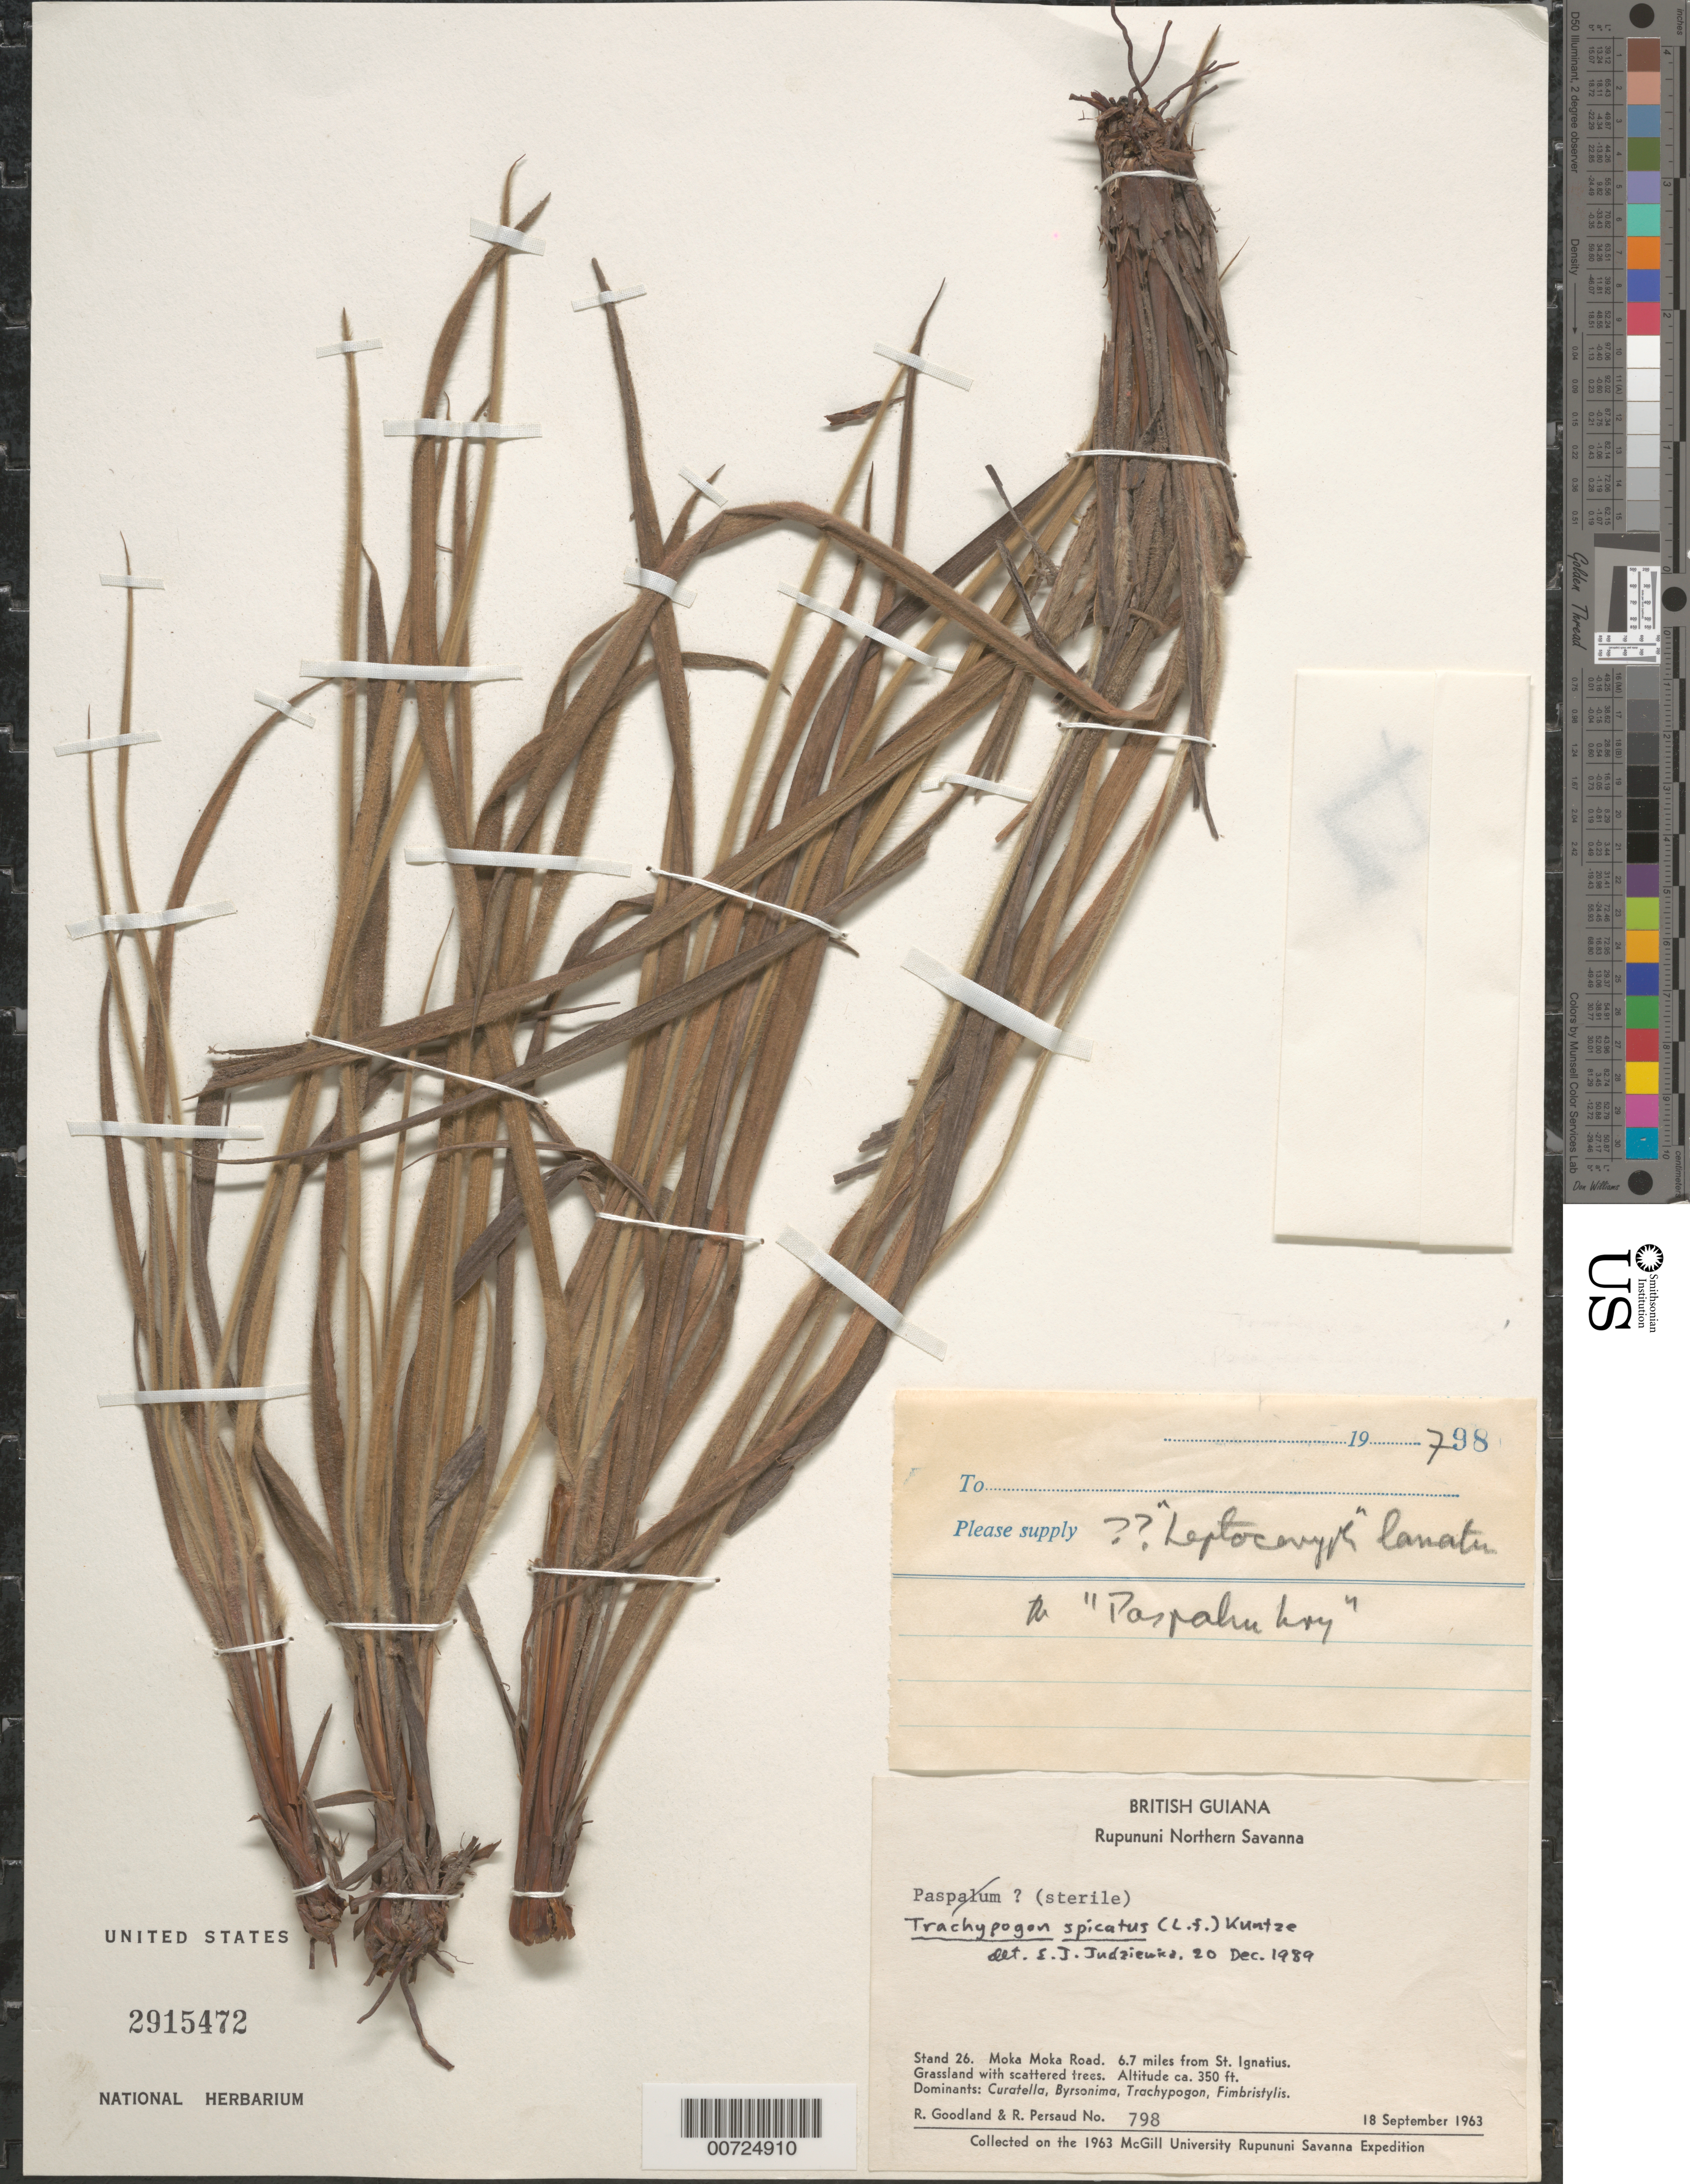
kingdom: Plantae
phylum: Tracheophyta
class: Liliopsida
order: Poales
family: Poaceae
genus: Trachypogon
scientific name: Trachypogon spicatus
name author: (L. f.) Kuntze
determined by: Judziewicz, E. J.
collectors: R. Goodland & R. Persaud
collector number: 798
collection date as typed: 18-Sep-63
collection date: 1963-09-18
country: Guyana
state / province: U. Takutu-U. Essequibo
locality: Rupununi Northern Savanna, Moka Moka Rd., 6.7 mi. from St. Ignatius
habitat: Grassland with scattered trees. Dominants: Curatella, Byrsonima, Trachypogon, Fimbristylis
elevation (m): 107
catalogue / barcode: US 2915472